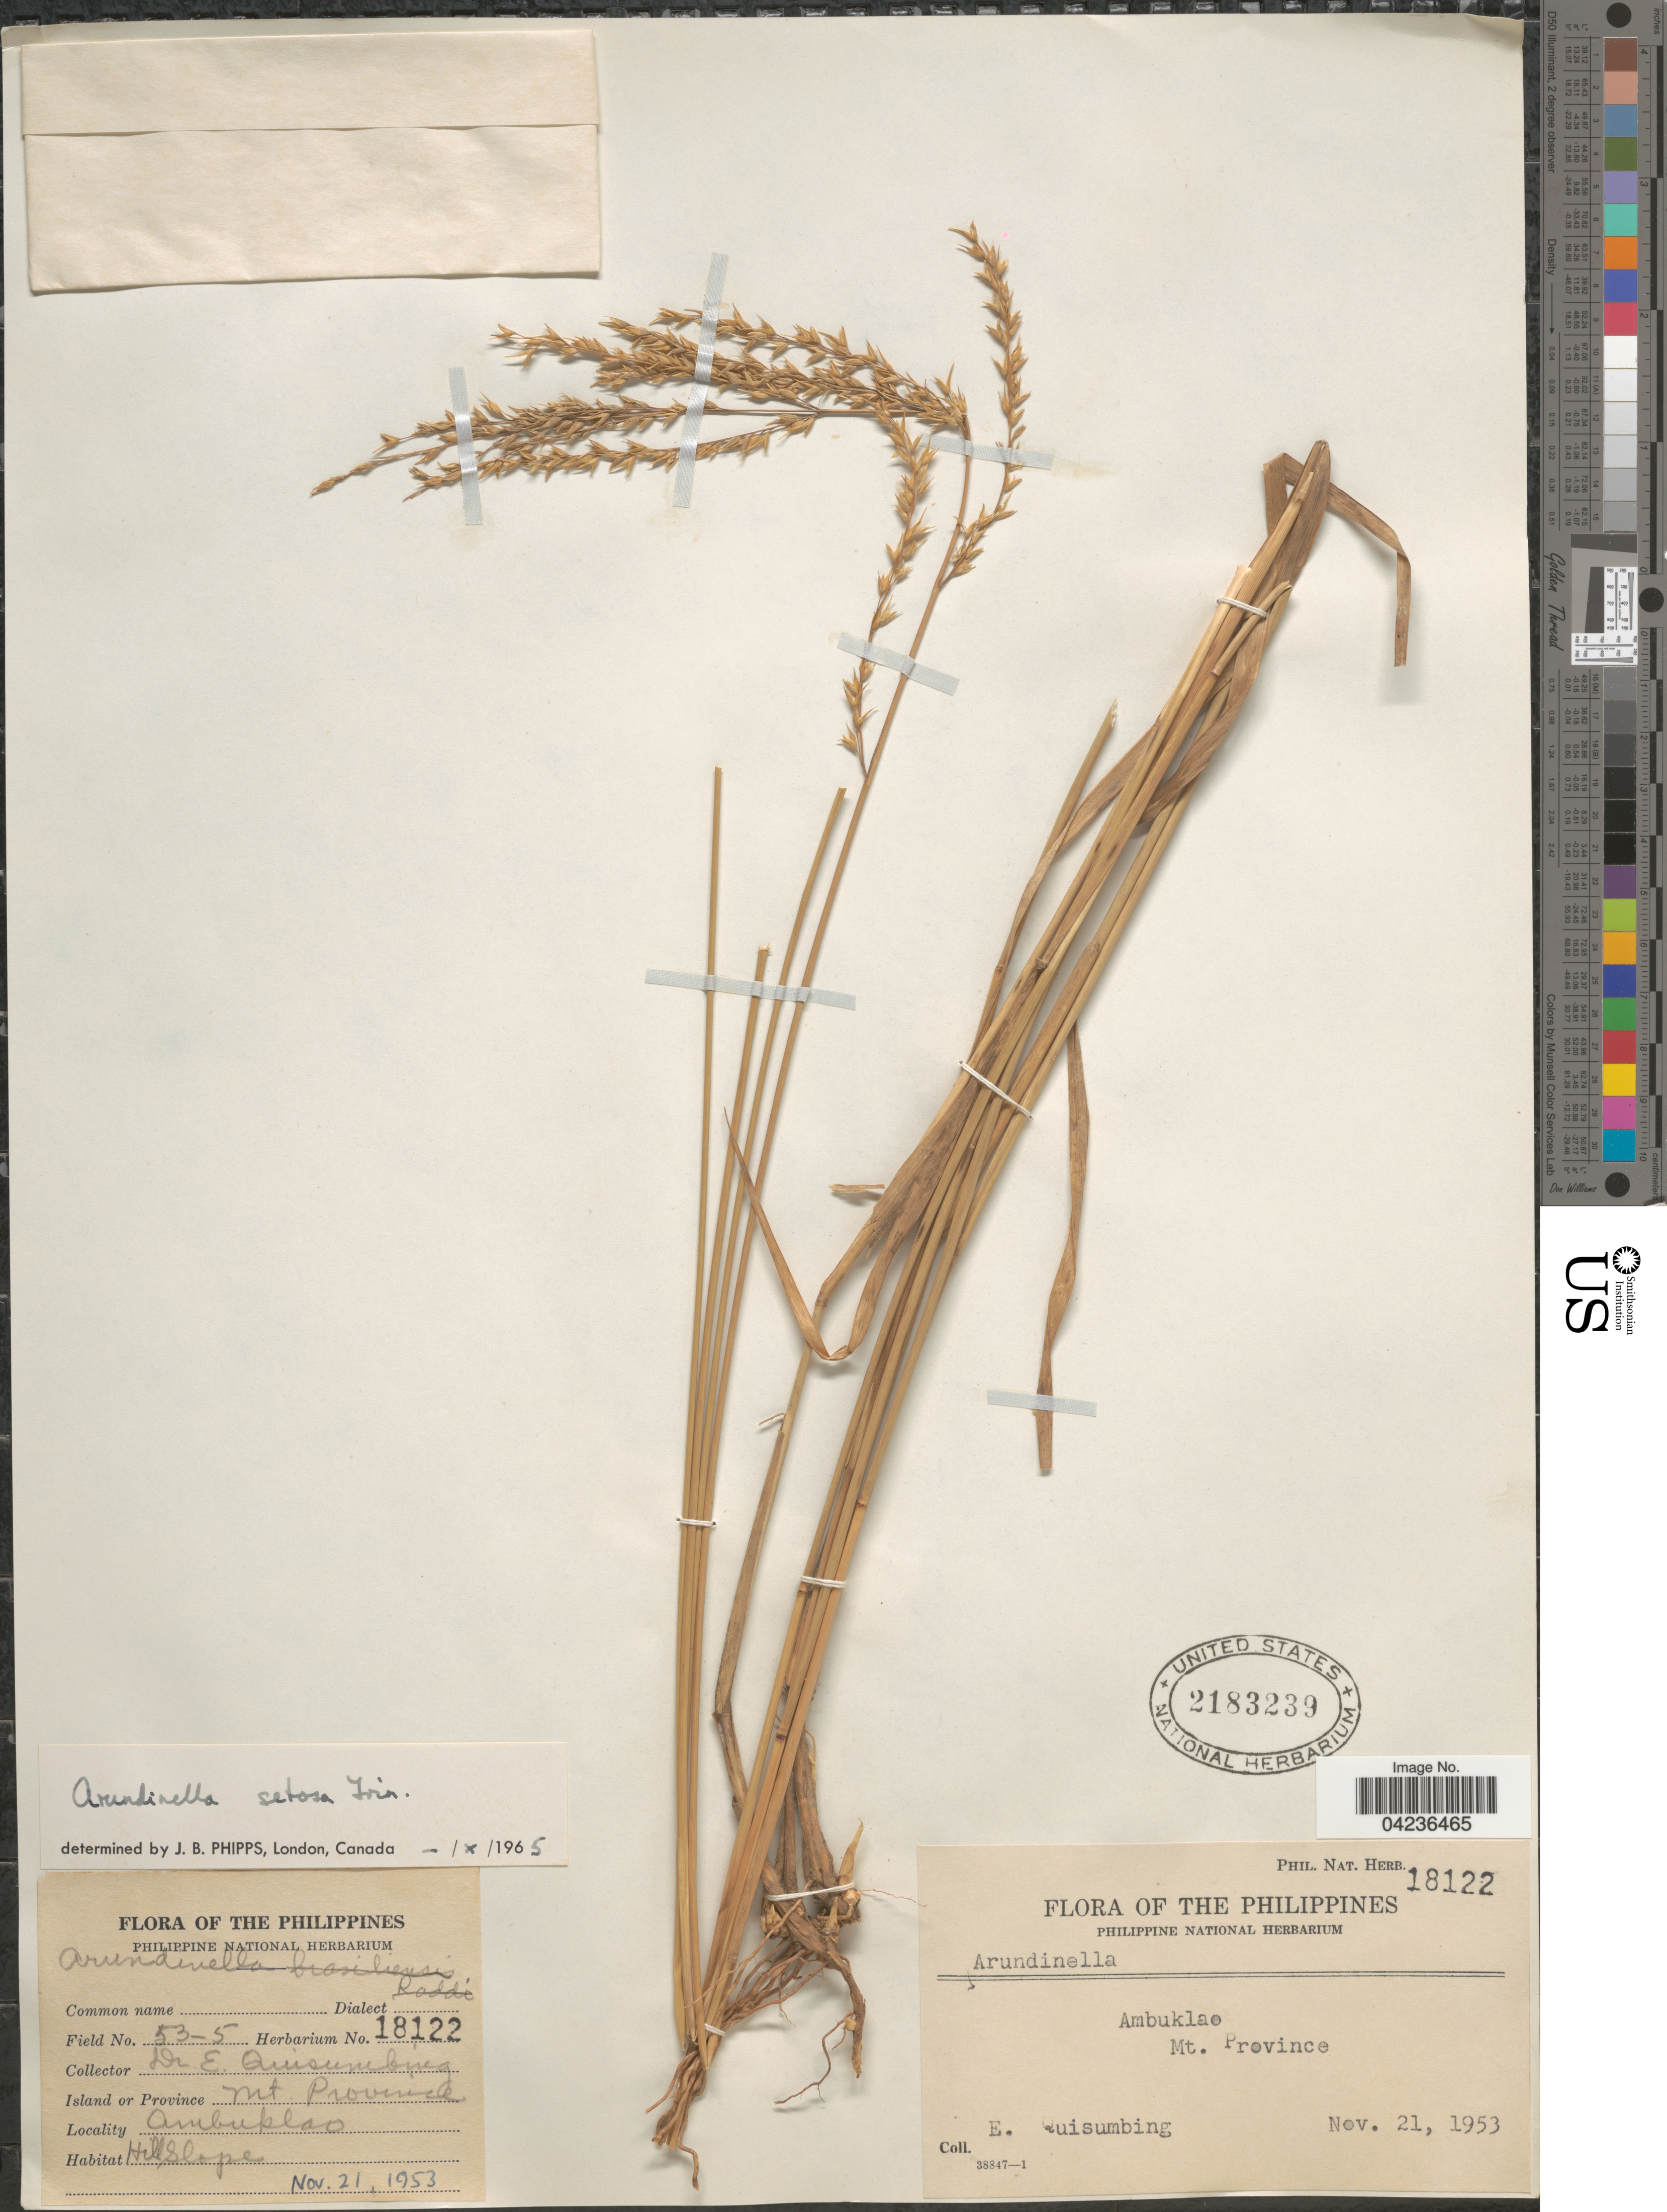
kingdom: Plantae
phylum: Tracheophyta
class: Liliopsida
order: Poales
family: Poaceae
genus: Arundinella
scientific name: Arundinella setosa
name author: Trin.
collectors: E. Quisumbing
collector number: Phil. Nat. Herb. 18122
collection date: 1953-11-21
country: Philippines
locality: Ambuklao. Mt. Province.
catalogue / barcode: US 2183239